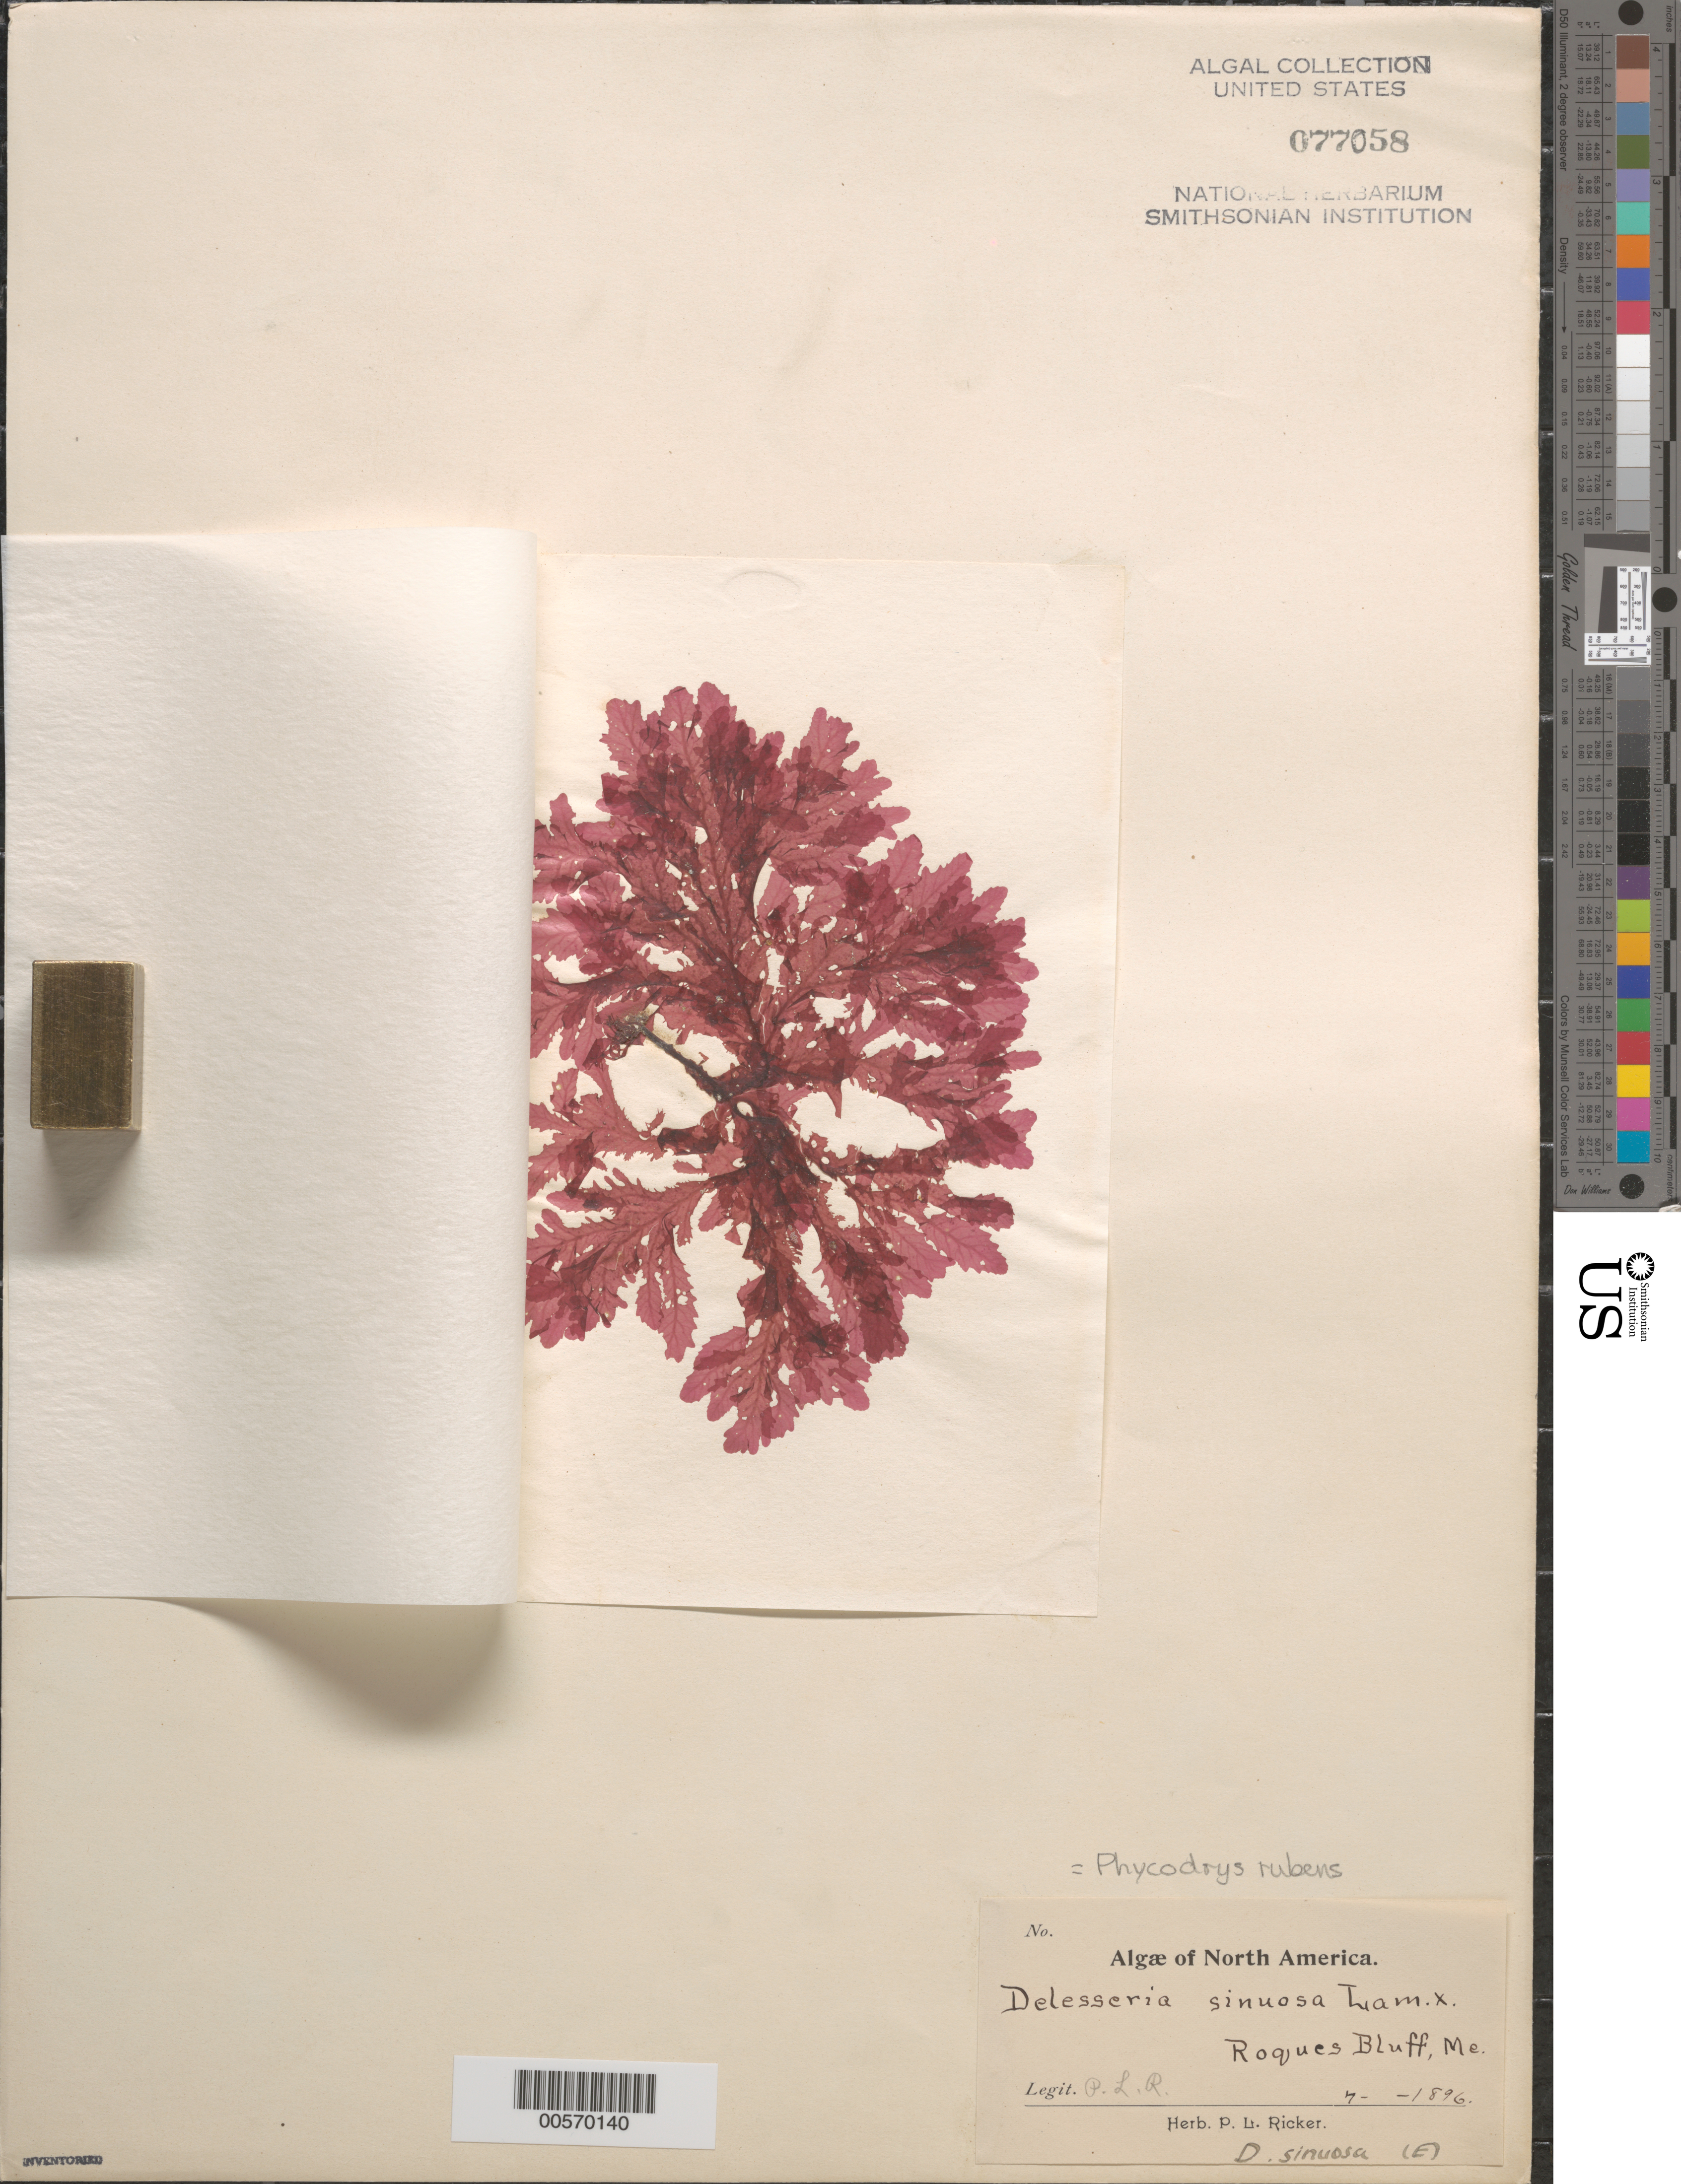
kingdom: Plantae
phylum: Rhodophyta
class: Florideophyceae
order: Ceramiales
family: Delesseriaceae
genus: Phycodrys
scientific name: Phycodrys rubens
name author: (L.) Batters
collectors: P. Ricker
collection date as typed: Jul 1896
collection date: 1896-07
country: United States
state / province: Maine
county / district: Washington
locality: Roque Bluffs (Roques Bluff)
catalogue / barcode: US 77058